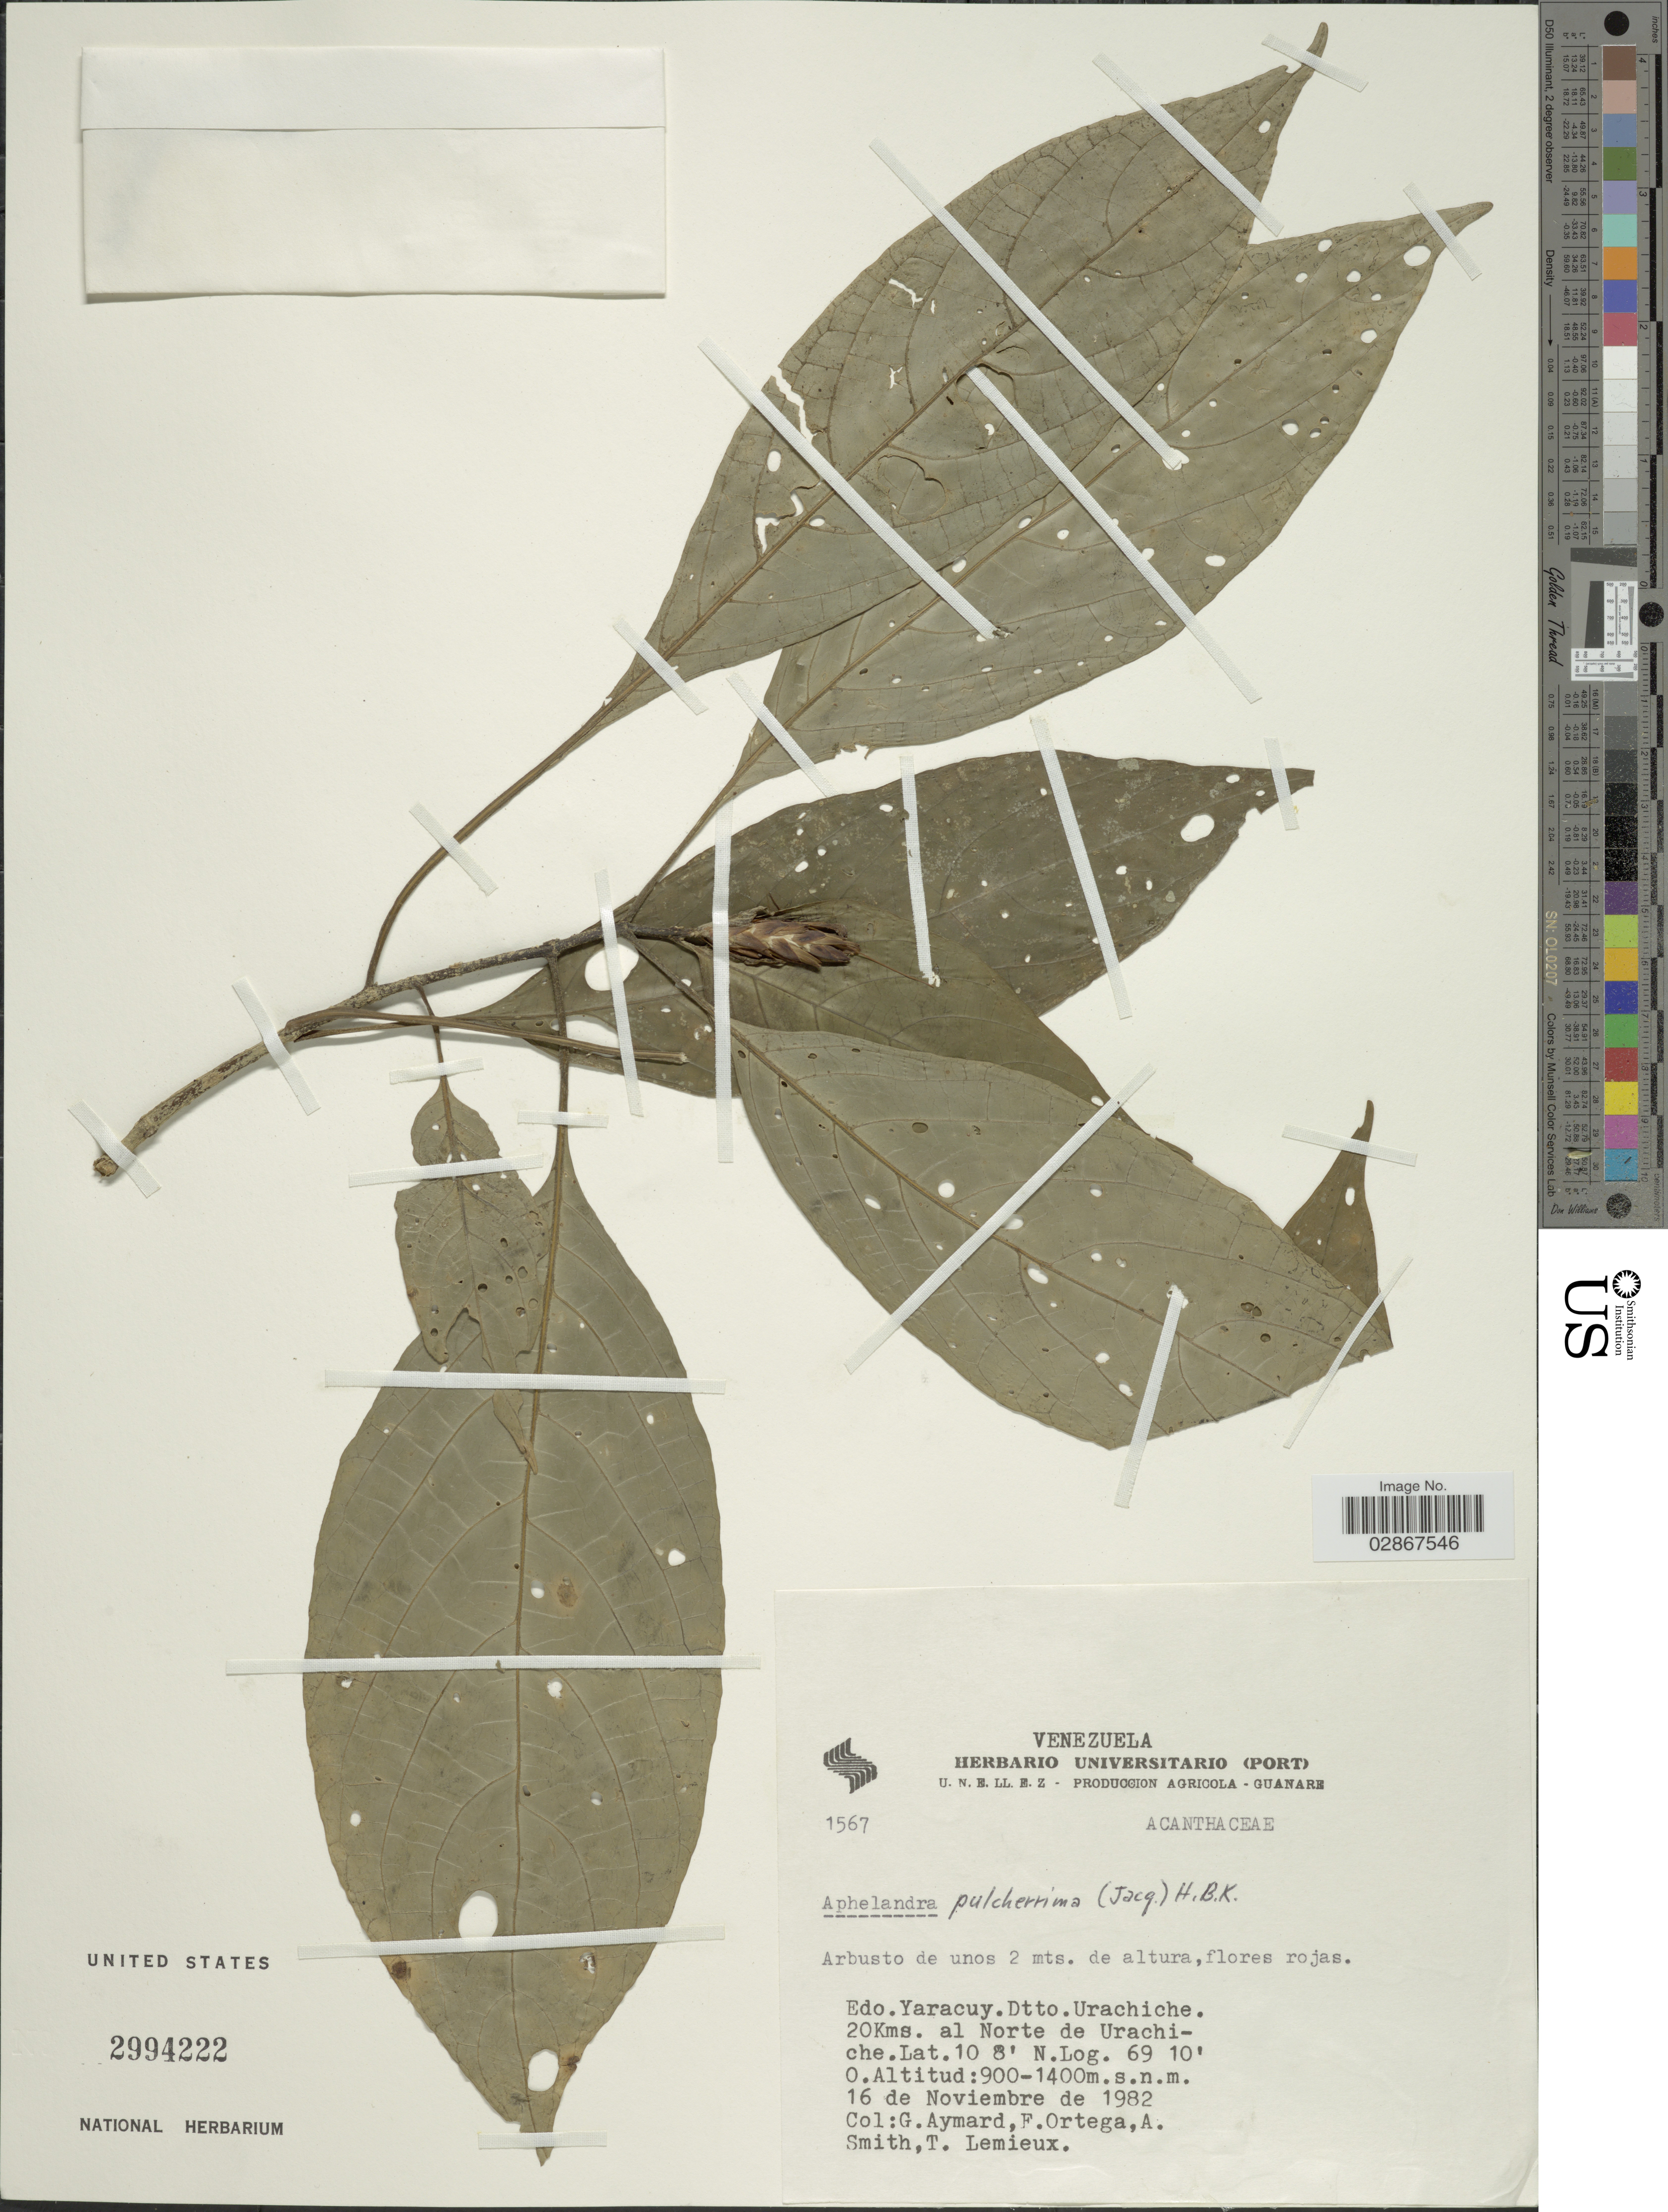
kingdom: Plantae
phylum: Tracheophyta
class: Magnoliopsida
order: Lamiales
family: Acanthaceae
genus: Aphelandra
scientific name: Aphelandra pulcherrima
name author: (Jacq.) Kunth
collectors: G. A. Aymard, F. J. Ortega, A. Smith & T. Lemieux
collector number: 1567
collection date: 1982-11-16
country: Venezuela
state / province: Yaracuy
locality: Dtto. Urachiche. 20 Kms. al Norte de Urachiche.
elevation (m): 900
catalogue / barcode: US 2994222